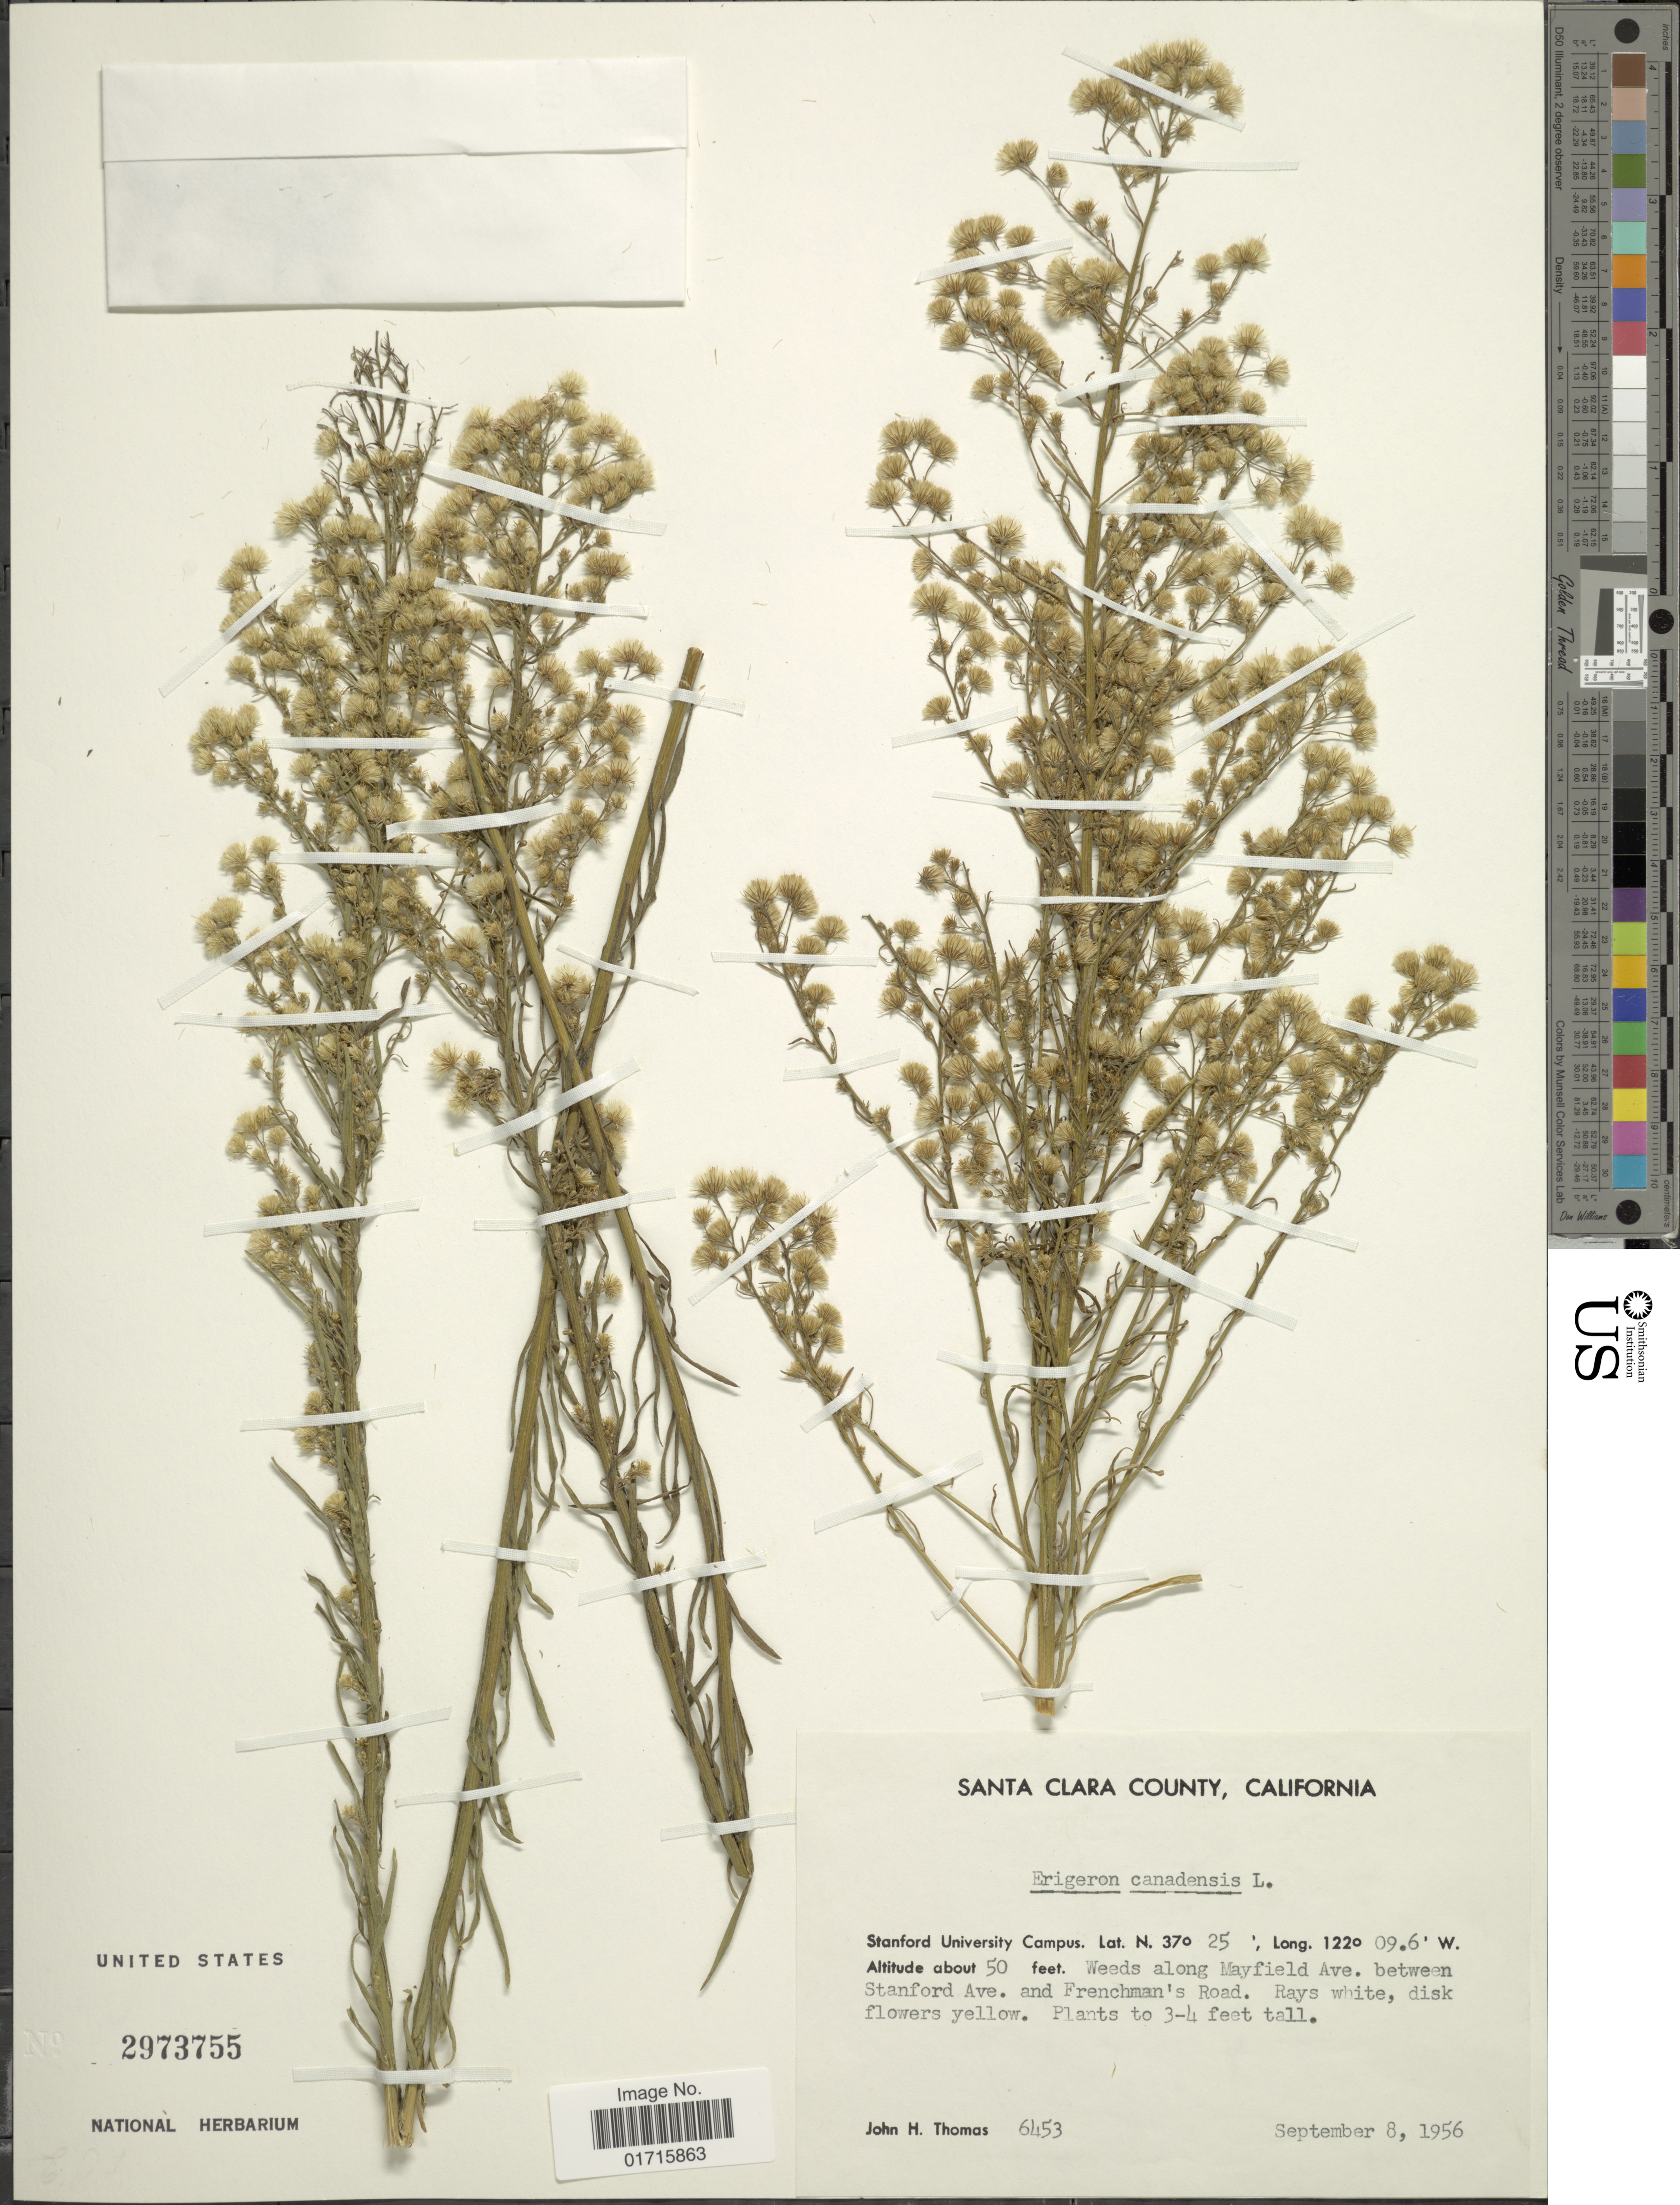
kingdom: Plantae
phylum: Tracheophyta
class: Magnoliopsida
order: Asterales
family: Asteraceae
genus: Conyza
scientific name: Conyza canadensis var. glabrata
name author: (A. Gray) Cronq.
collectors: J. H. Thomas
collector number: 6453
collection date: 1956-09-09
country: United States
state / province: California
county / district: Santa Clara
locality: Santa Clara County, California. Stanford university Campus. Weeds along Mayfield Ave. between Standford Ave. and Frenchman's Road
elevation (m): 15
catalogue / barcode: US 2973755